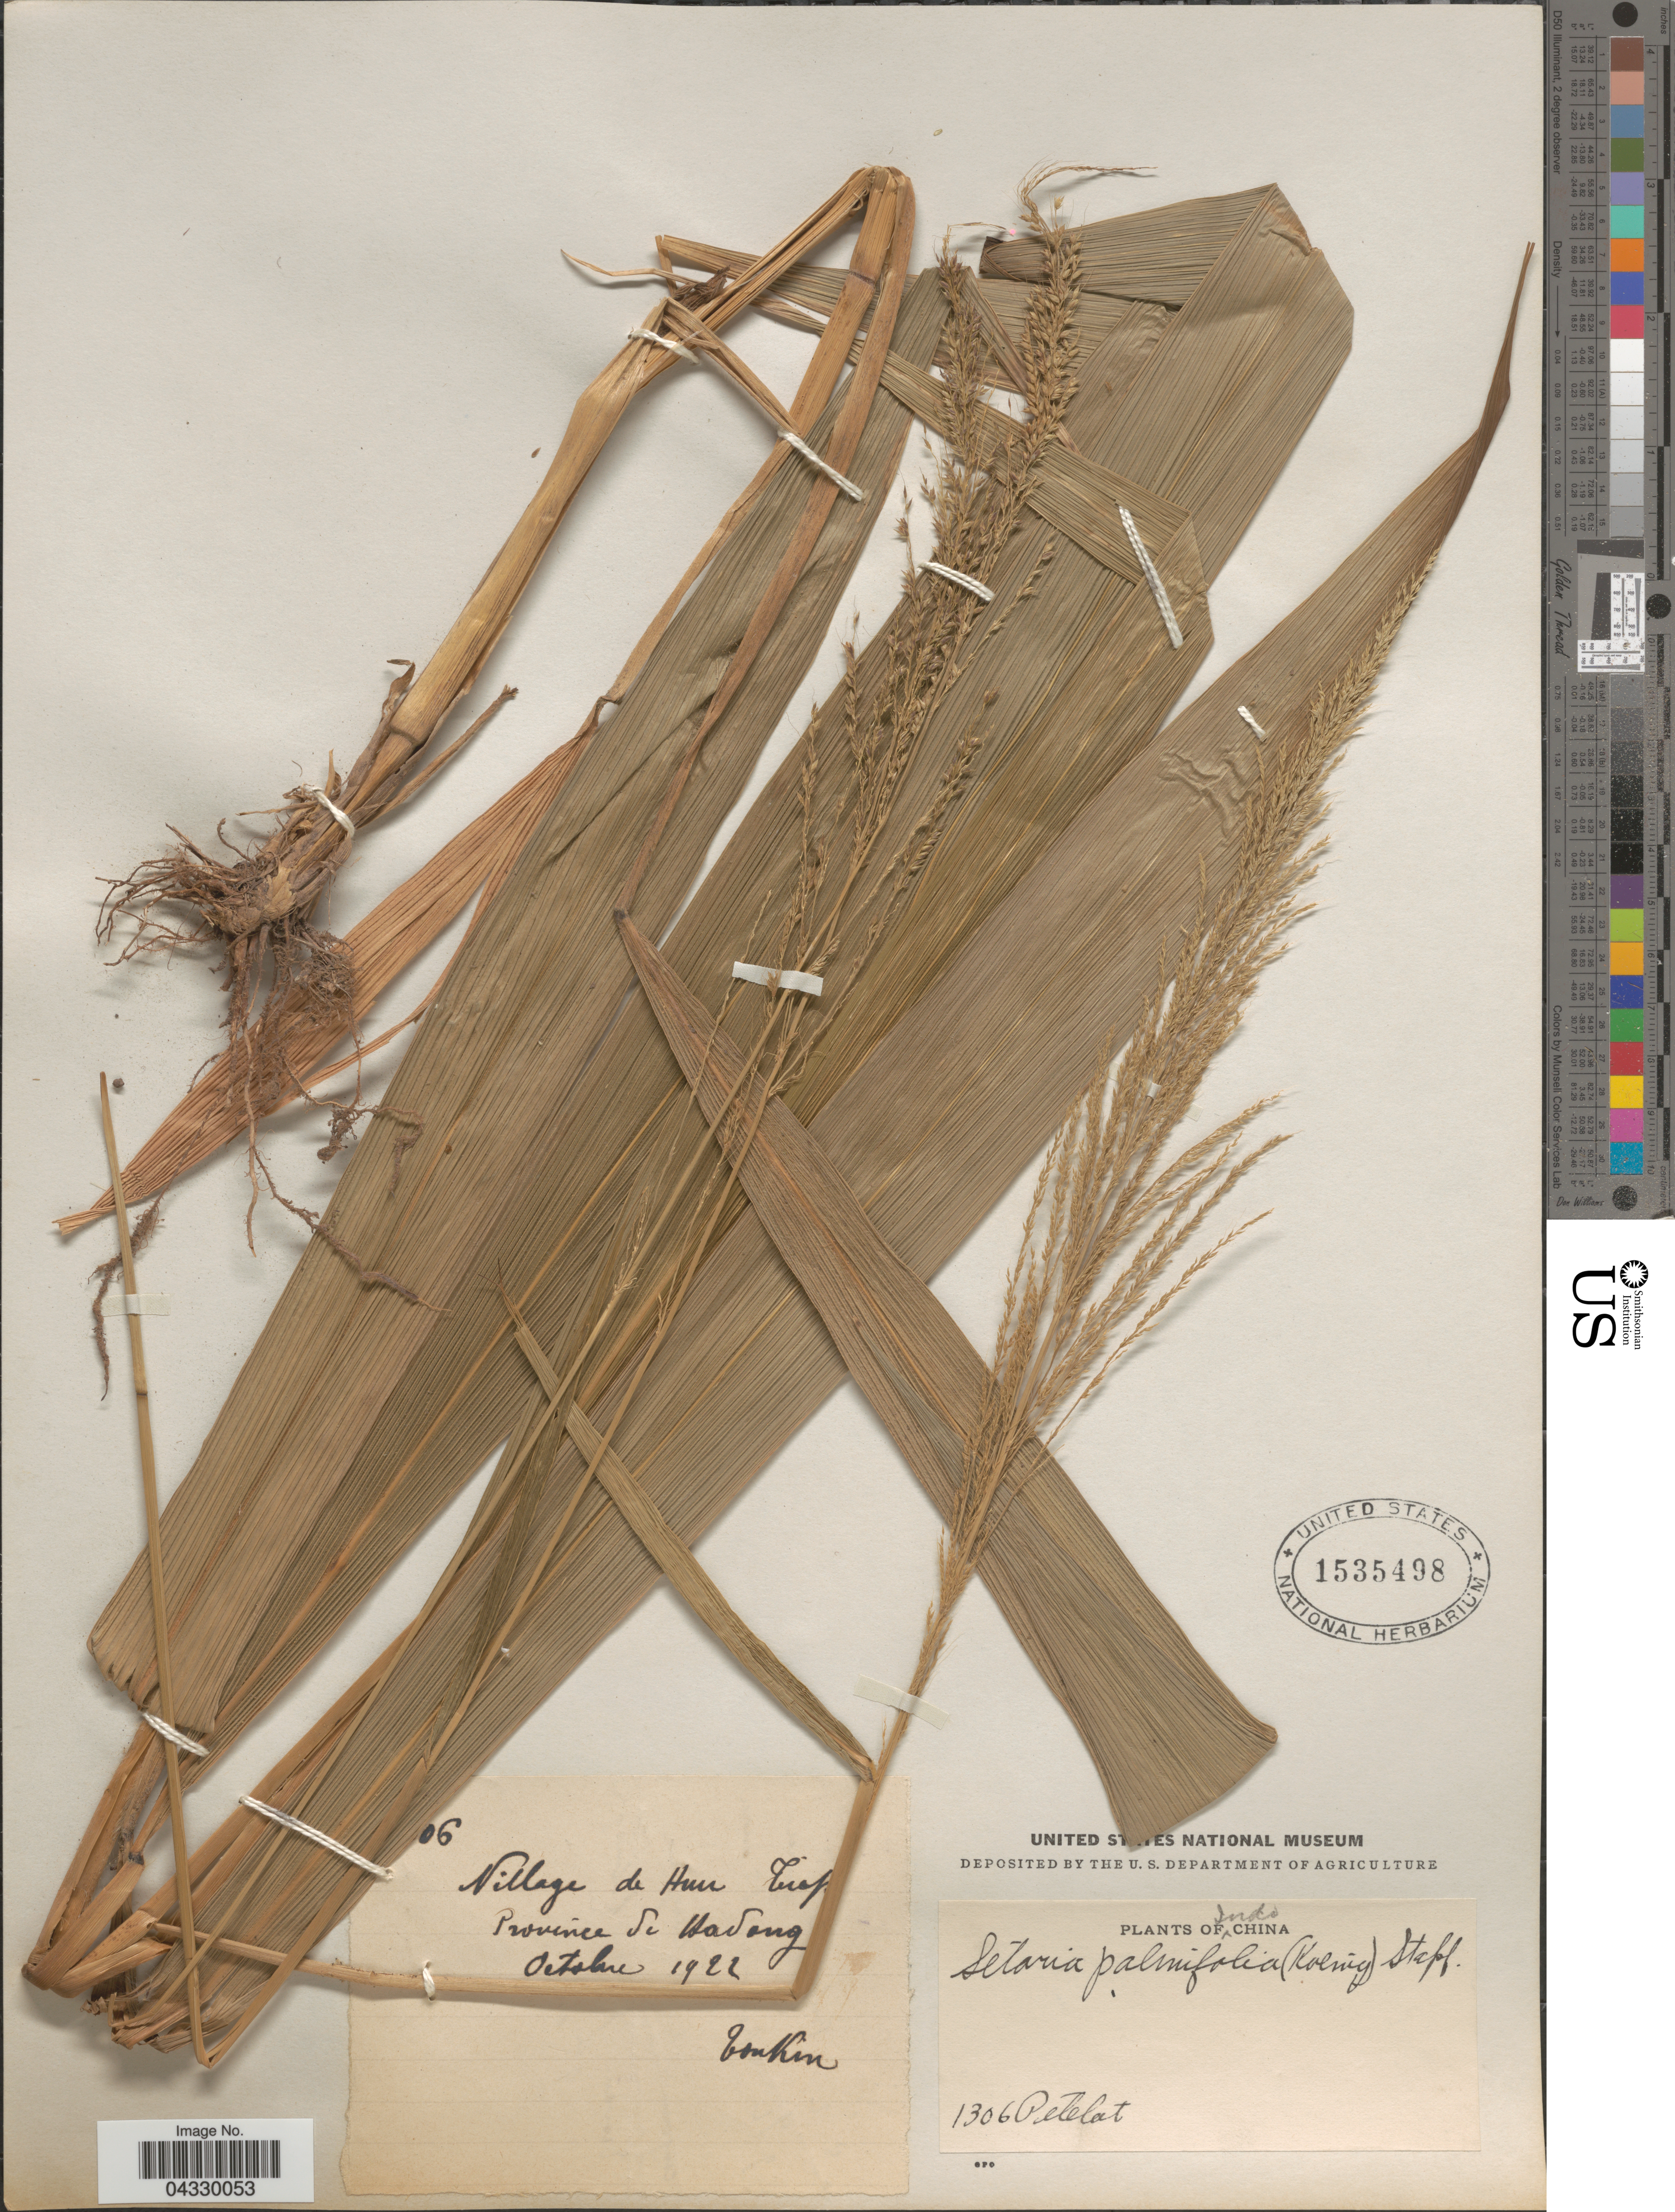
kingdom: Plantae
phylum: Tracheophyta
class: Liliopsida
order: Poales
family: Poaceae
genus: Setaria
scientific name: Setaria palmifolia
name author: (J. Koenig) Stapf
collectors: Pételot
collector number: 1306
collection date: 1922-10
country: Vietnam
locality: Village du Huu Tiep, Province de Hadong. Tonkin. Indo China.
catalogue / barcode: US 1535498